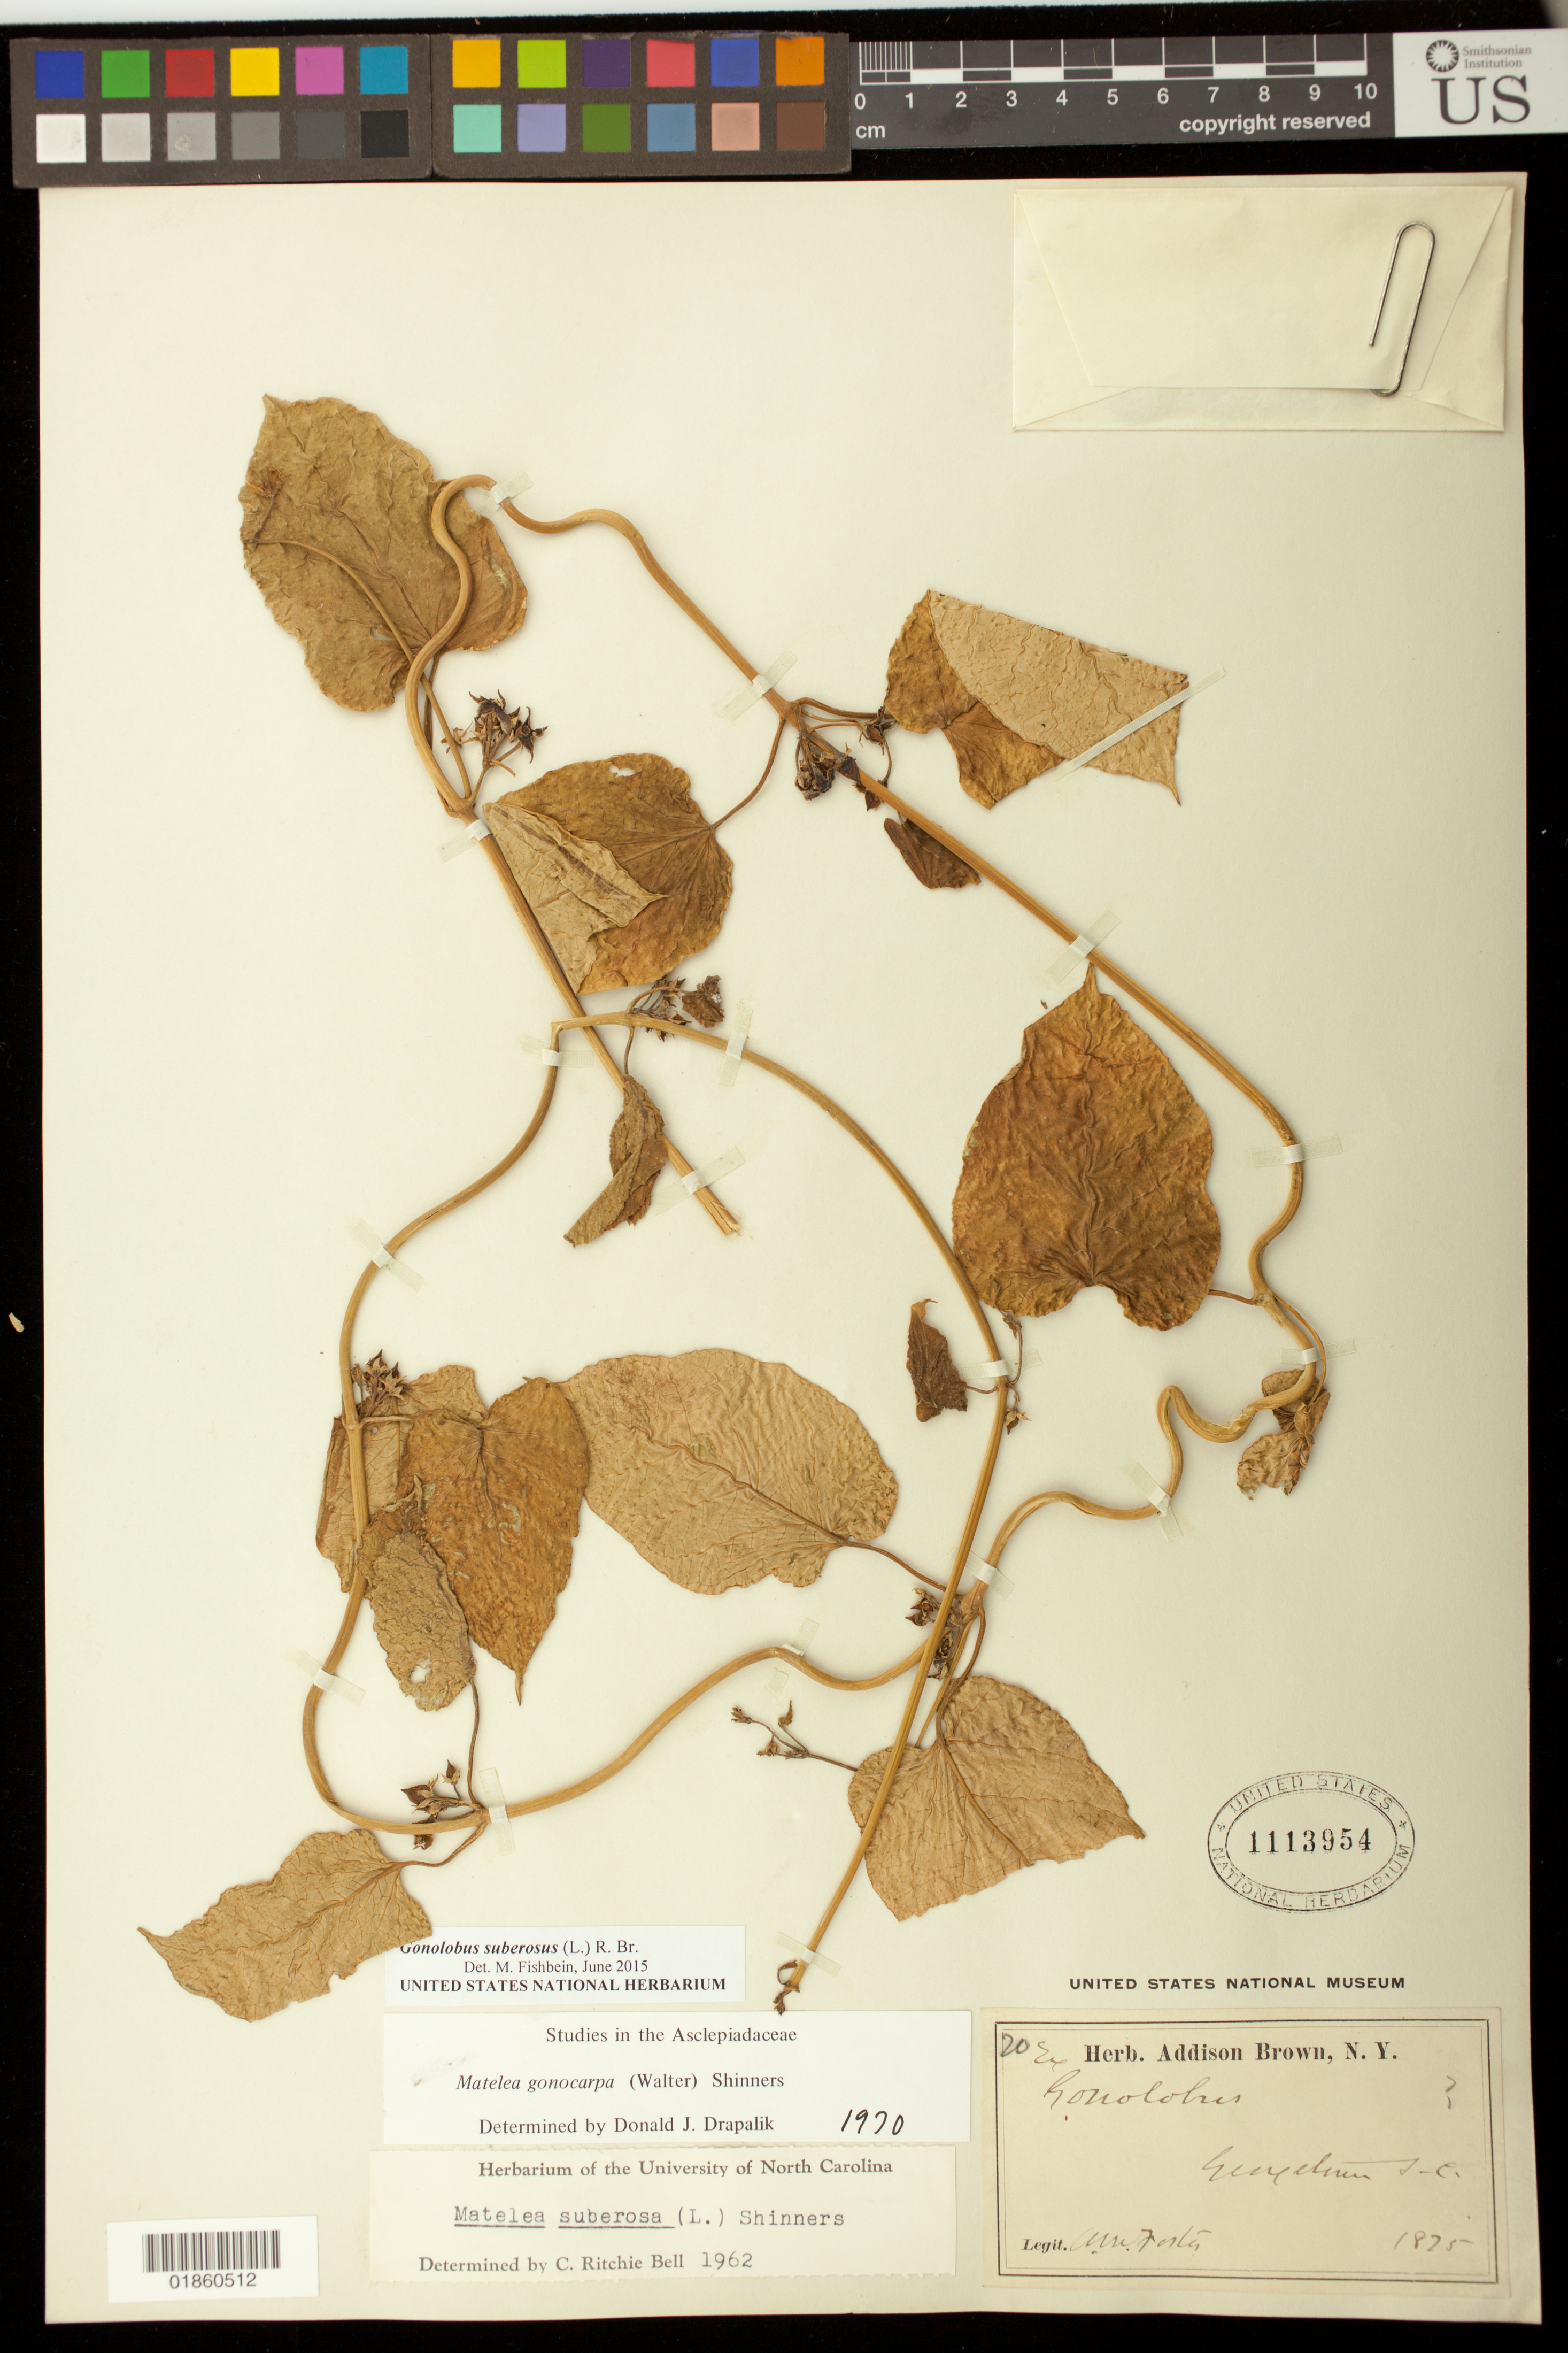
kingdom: Plantae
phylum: Tracheophyta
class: Magnoliopsida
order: Gentianales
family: Apocynaceae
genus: Gonolobus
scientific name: Gonolobus suberosus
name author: (L.) R. Br.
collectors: -. Foster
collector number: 20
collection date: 1875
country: United States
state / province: South Carolina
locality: Georgetown, S.C.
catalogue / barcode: US 1113954